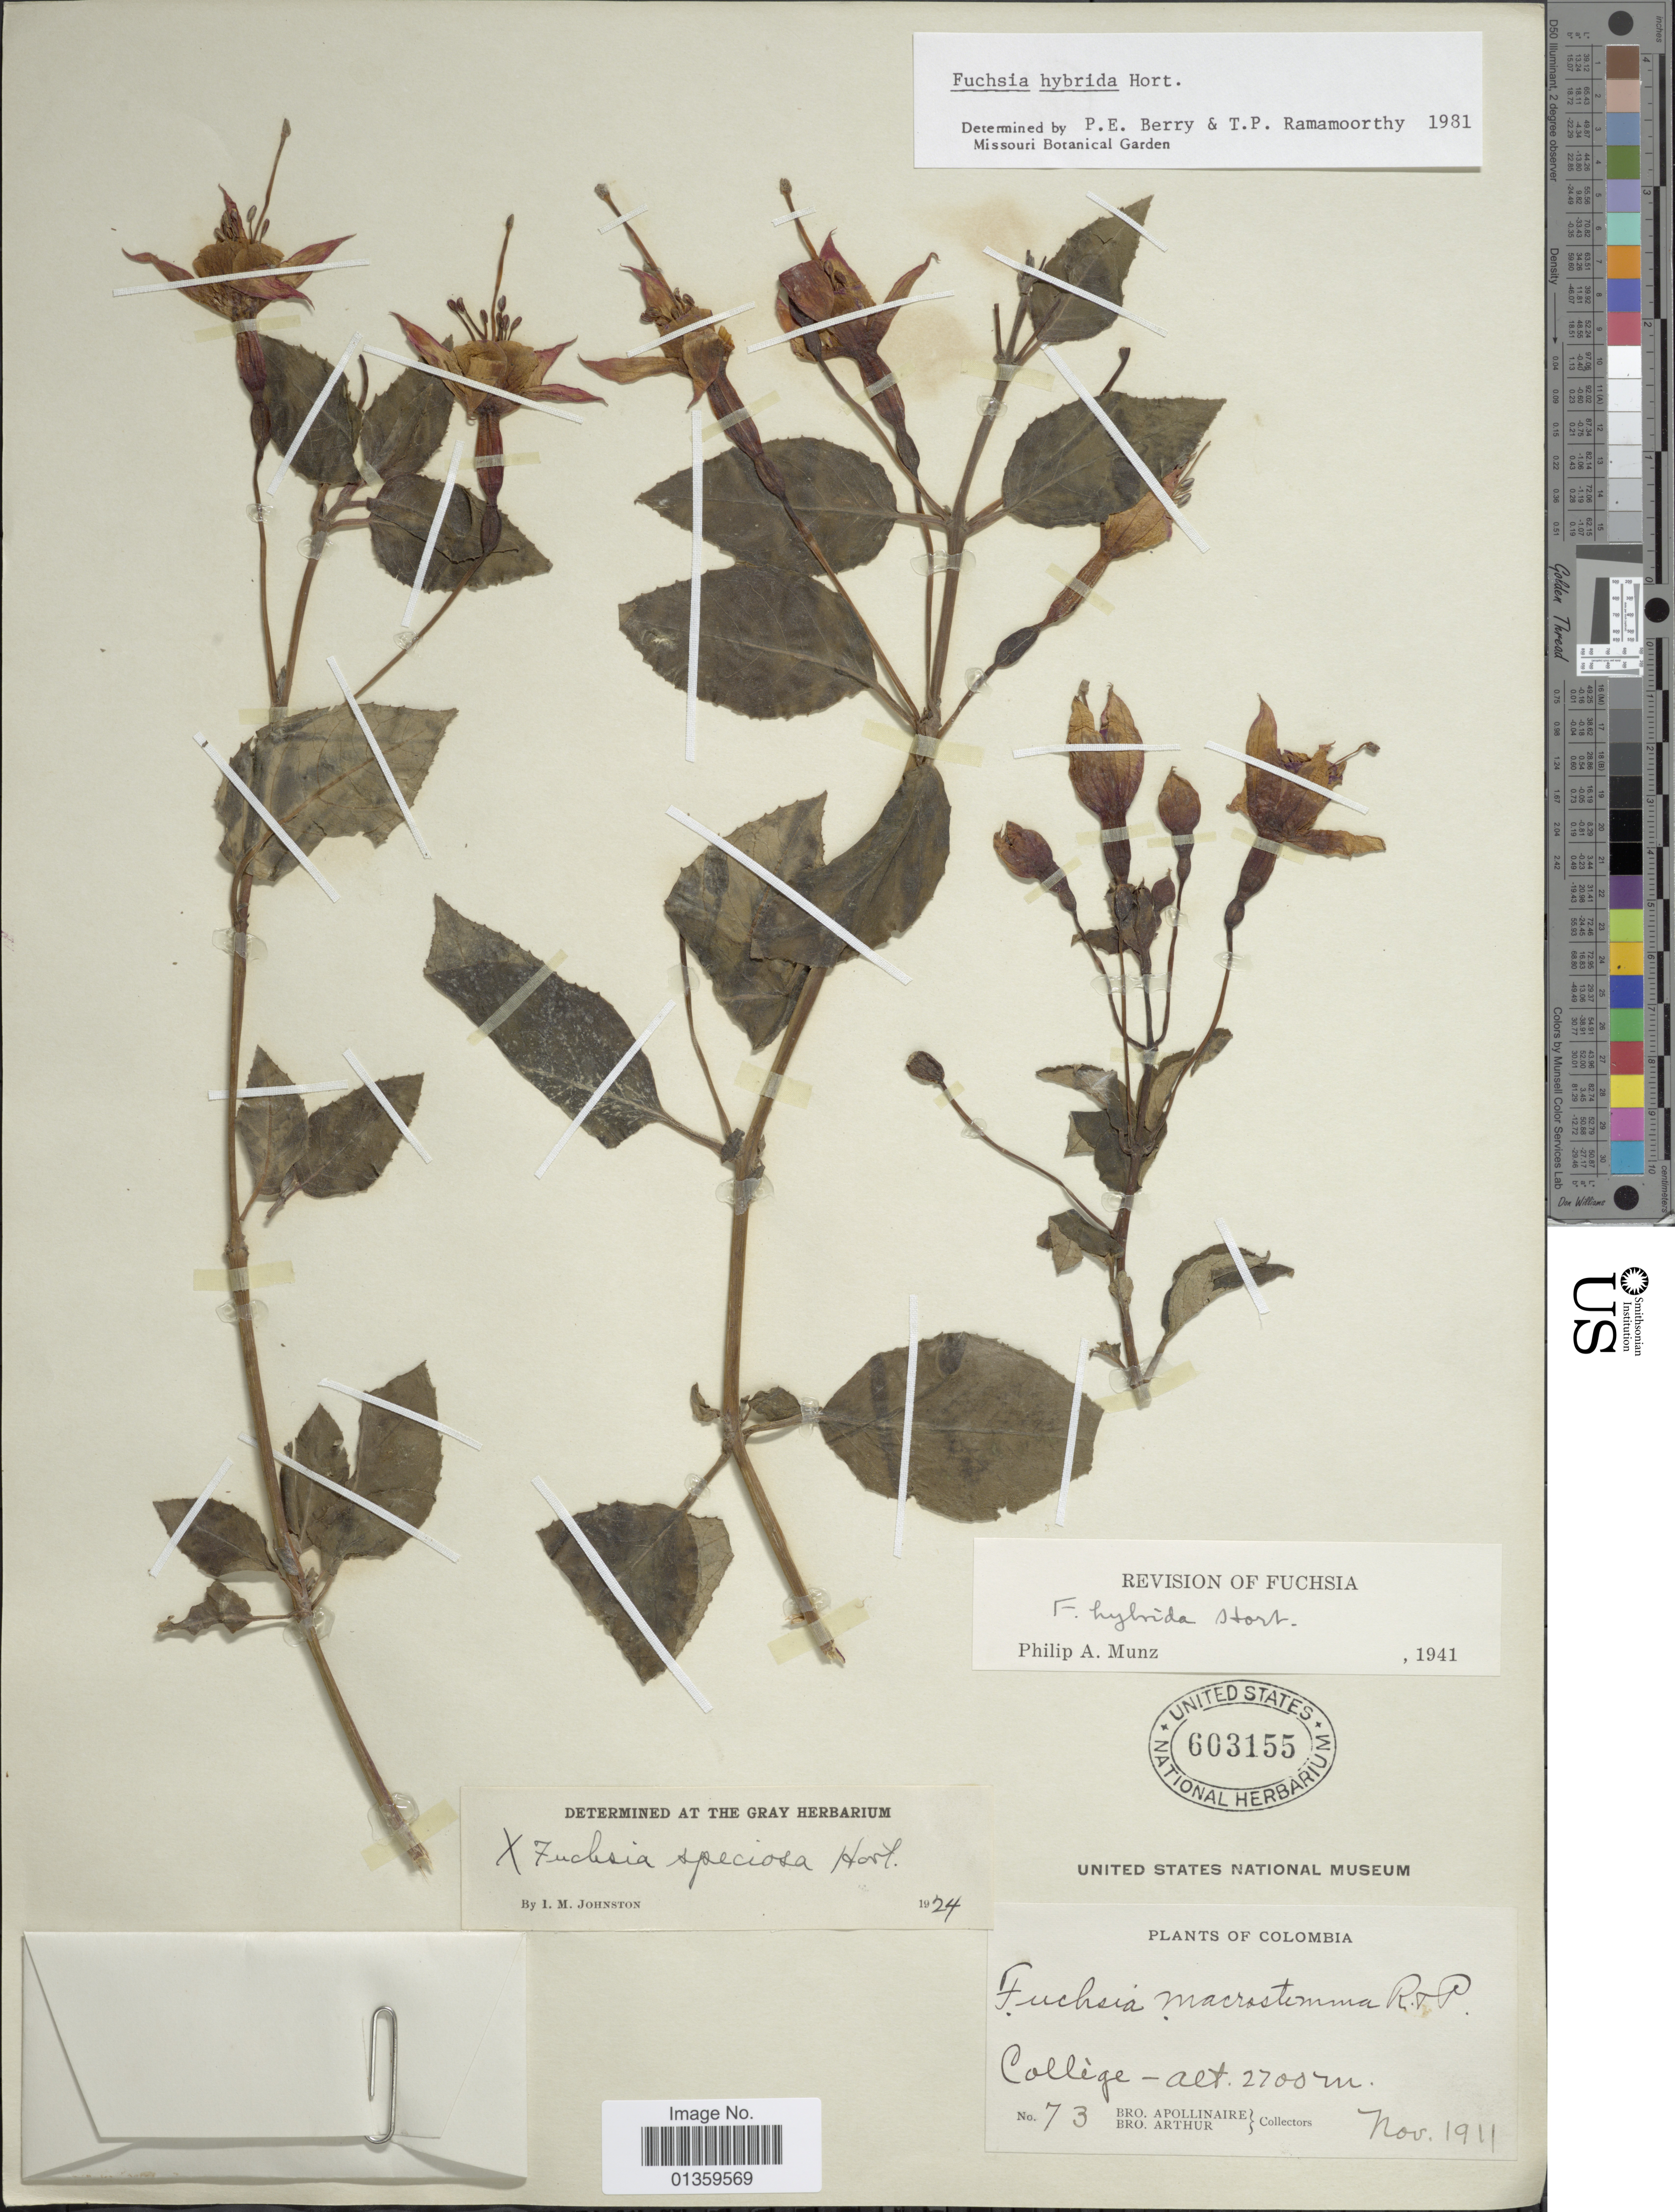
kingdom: Plantae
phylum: Tracheophyta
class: Magnoliopsida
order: Myrtales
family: Onagraceae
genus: Fuchsia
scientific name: Fuchsia x hybrida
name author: Hort.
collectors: Bro. Apollinaire & Bro. Arthur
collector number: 73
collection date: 1911-11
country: Colombia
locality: Collège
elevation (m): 2700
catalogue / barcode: US 603155